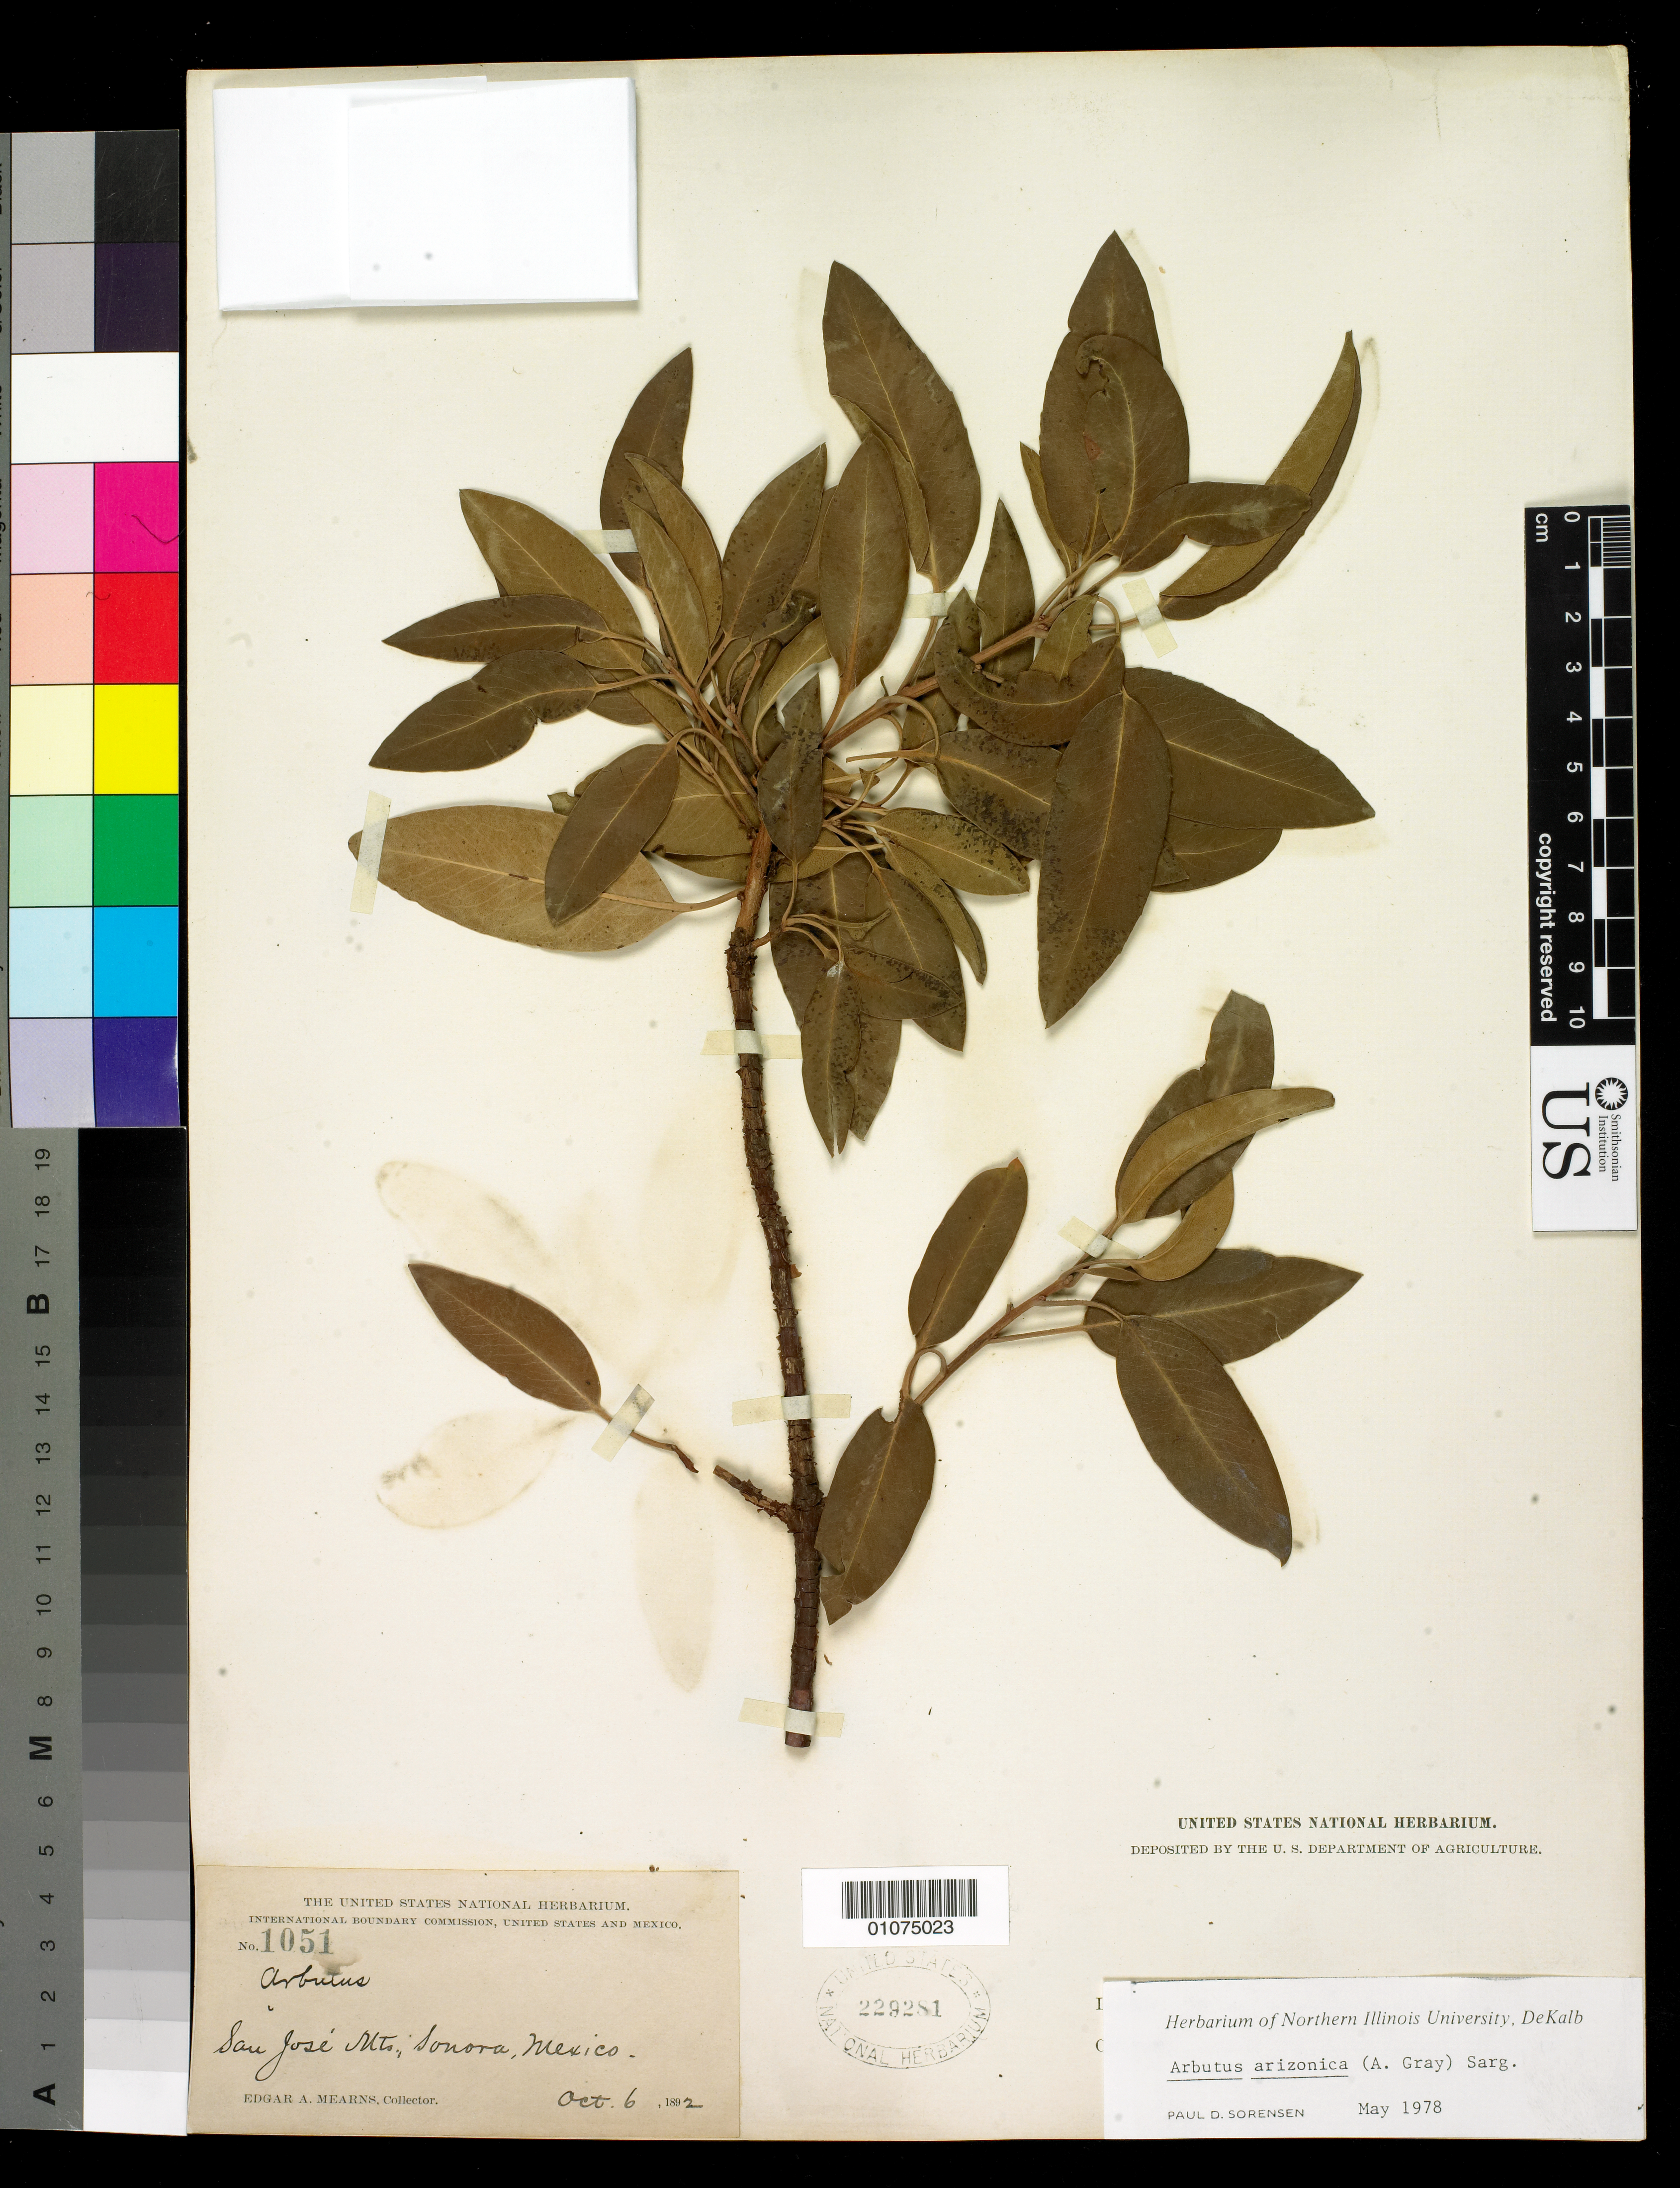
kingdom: Plantae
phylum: Tracheophyta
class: Magnoliopsida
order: Ericales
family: Ericaceae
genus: Arbutus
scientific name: Arbutus arizonica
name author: (A. Gray) Sarg.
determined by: Sorensen, P.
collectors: E. A. Mearns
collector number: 1051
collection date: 1892-10-06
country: Mexico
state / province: Sonora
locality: San Jose Mts.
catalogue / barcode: US 229281